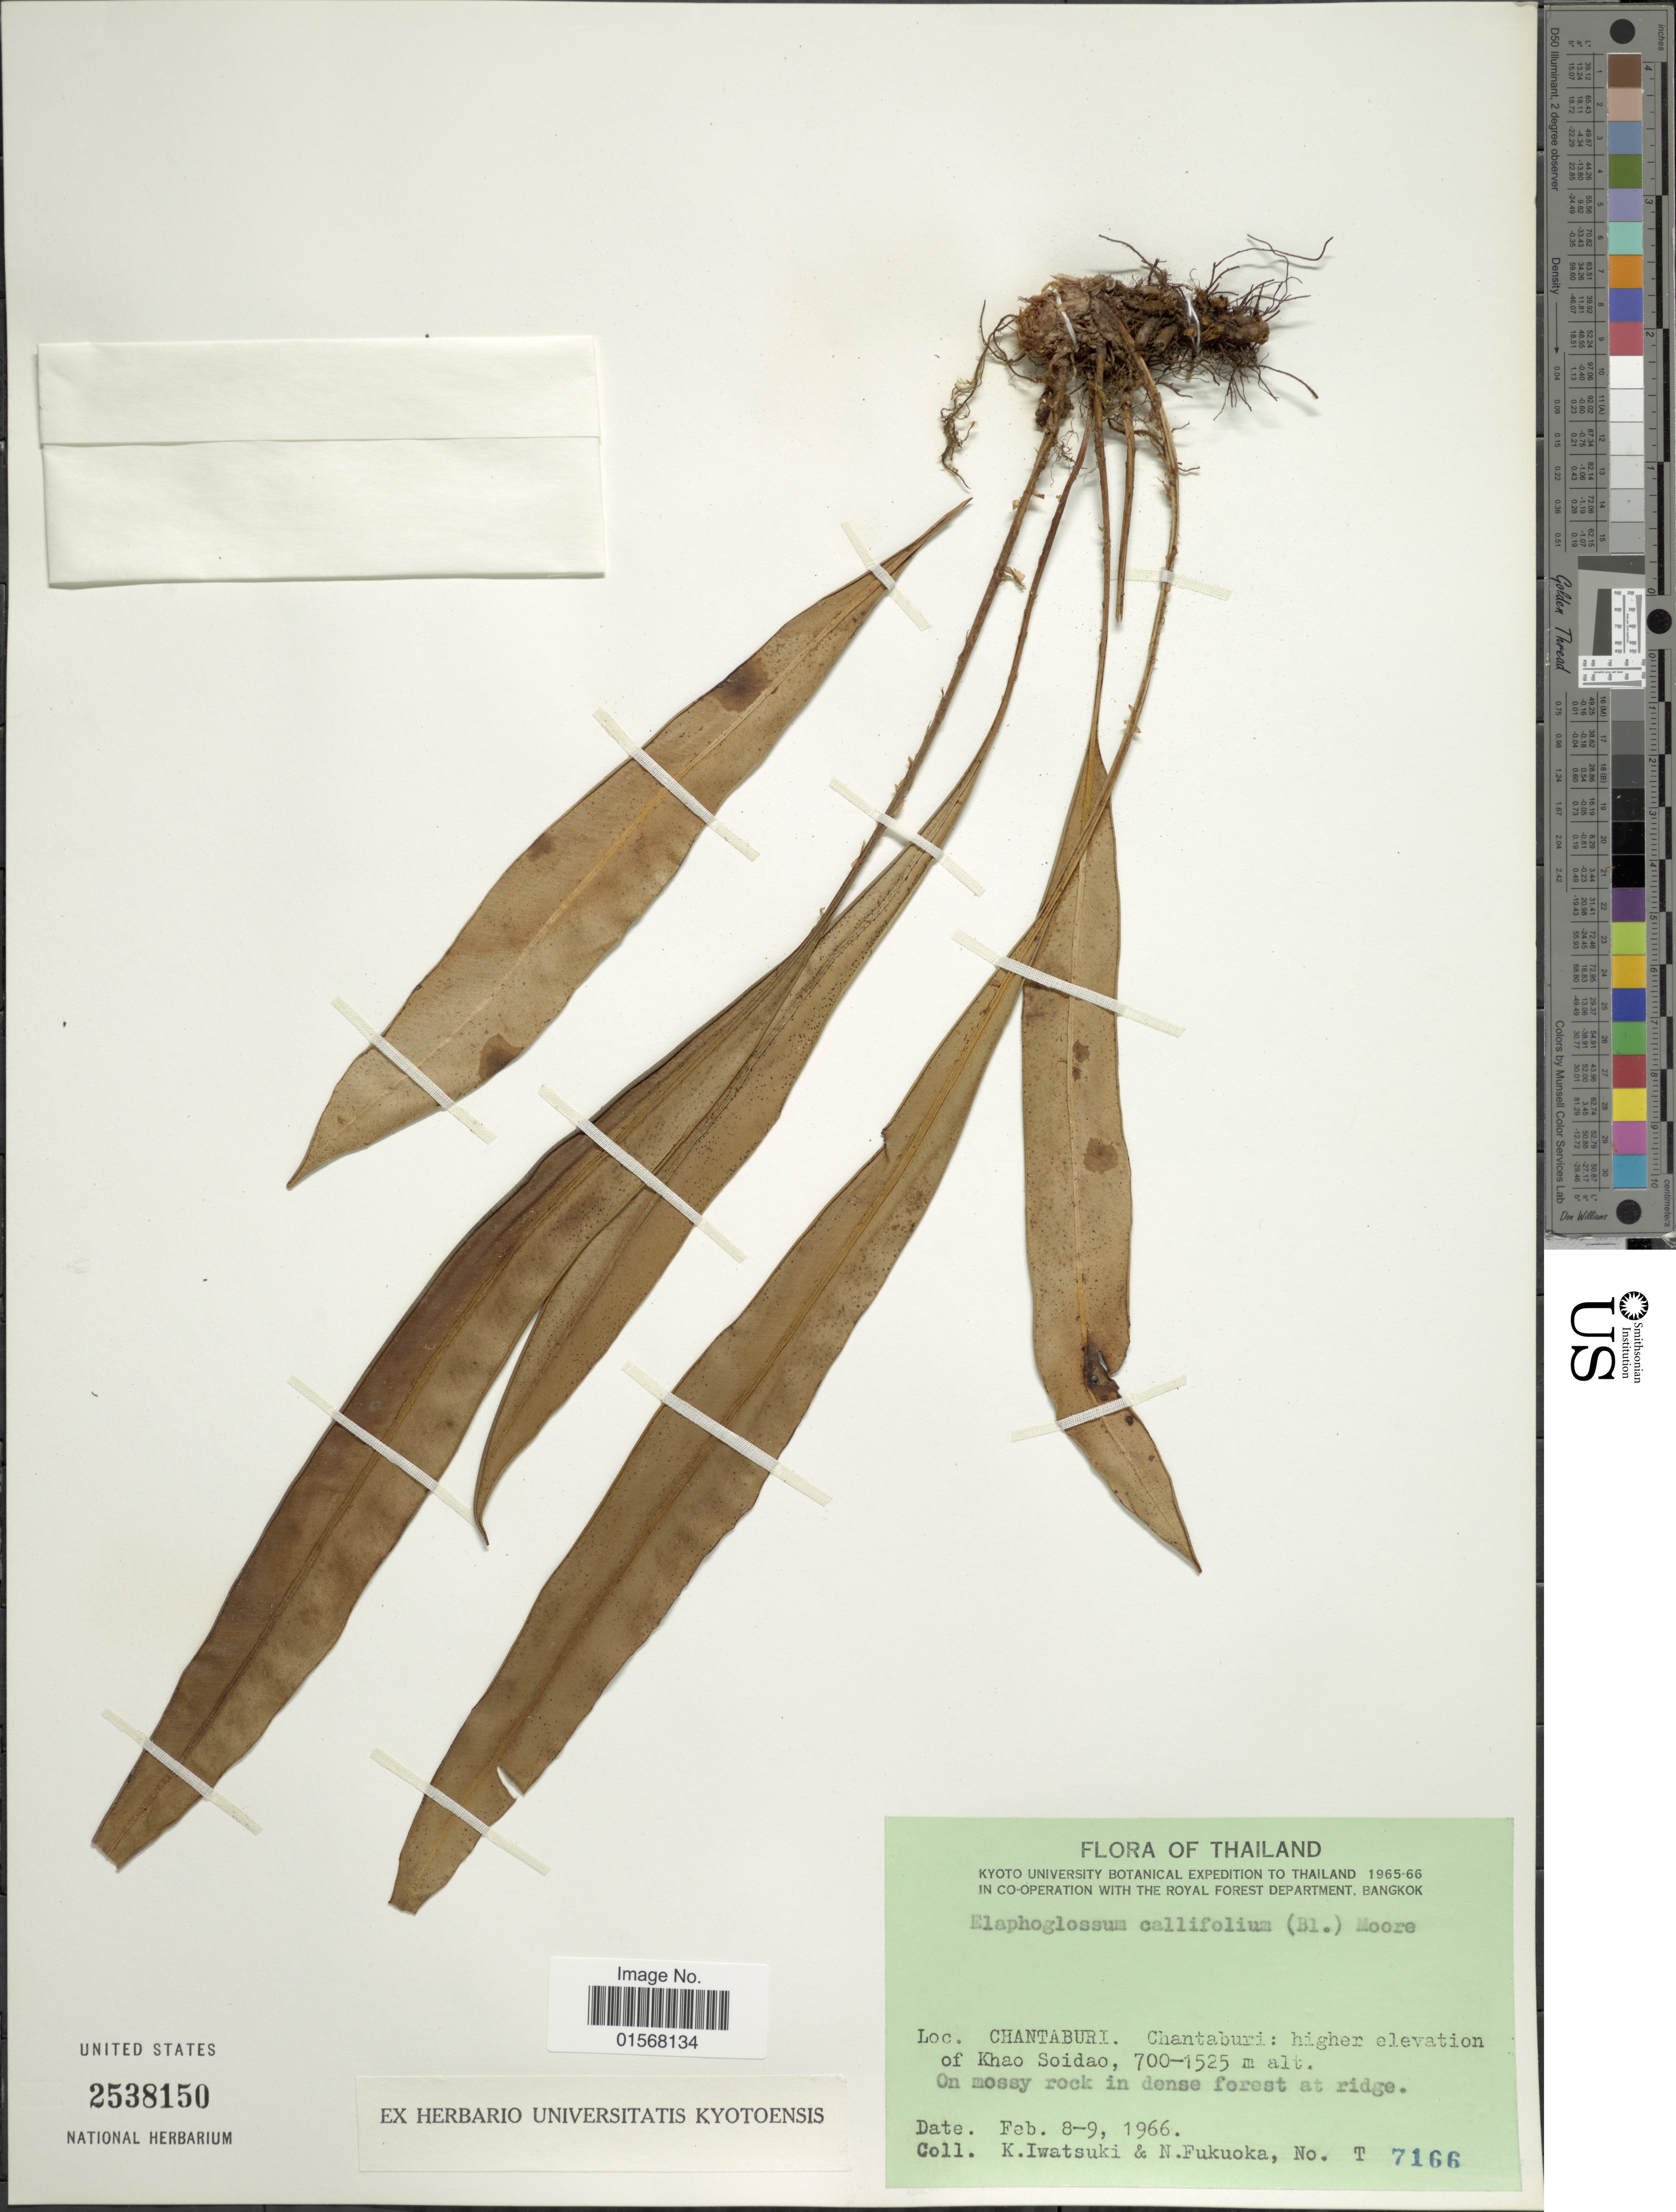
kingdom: Plantae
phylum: Tracheophyta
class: Polypodiopsida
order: Polypodiales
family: Dryopteridaceae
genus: Elaphoglossum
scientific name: Elaphoglossum callifolium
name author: (Blume) T. Moore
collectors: K. Iwatsuki & N. Fukuoka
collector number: T7166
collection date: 1966-02-08/1966-02-09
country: Thailand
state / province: Chanthaburi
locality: Chantaburi: higher elevation of Khao Soidao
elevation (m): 700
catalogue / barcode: US 2538150